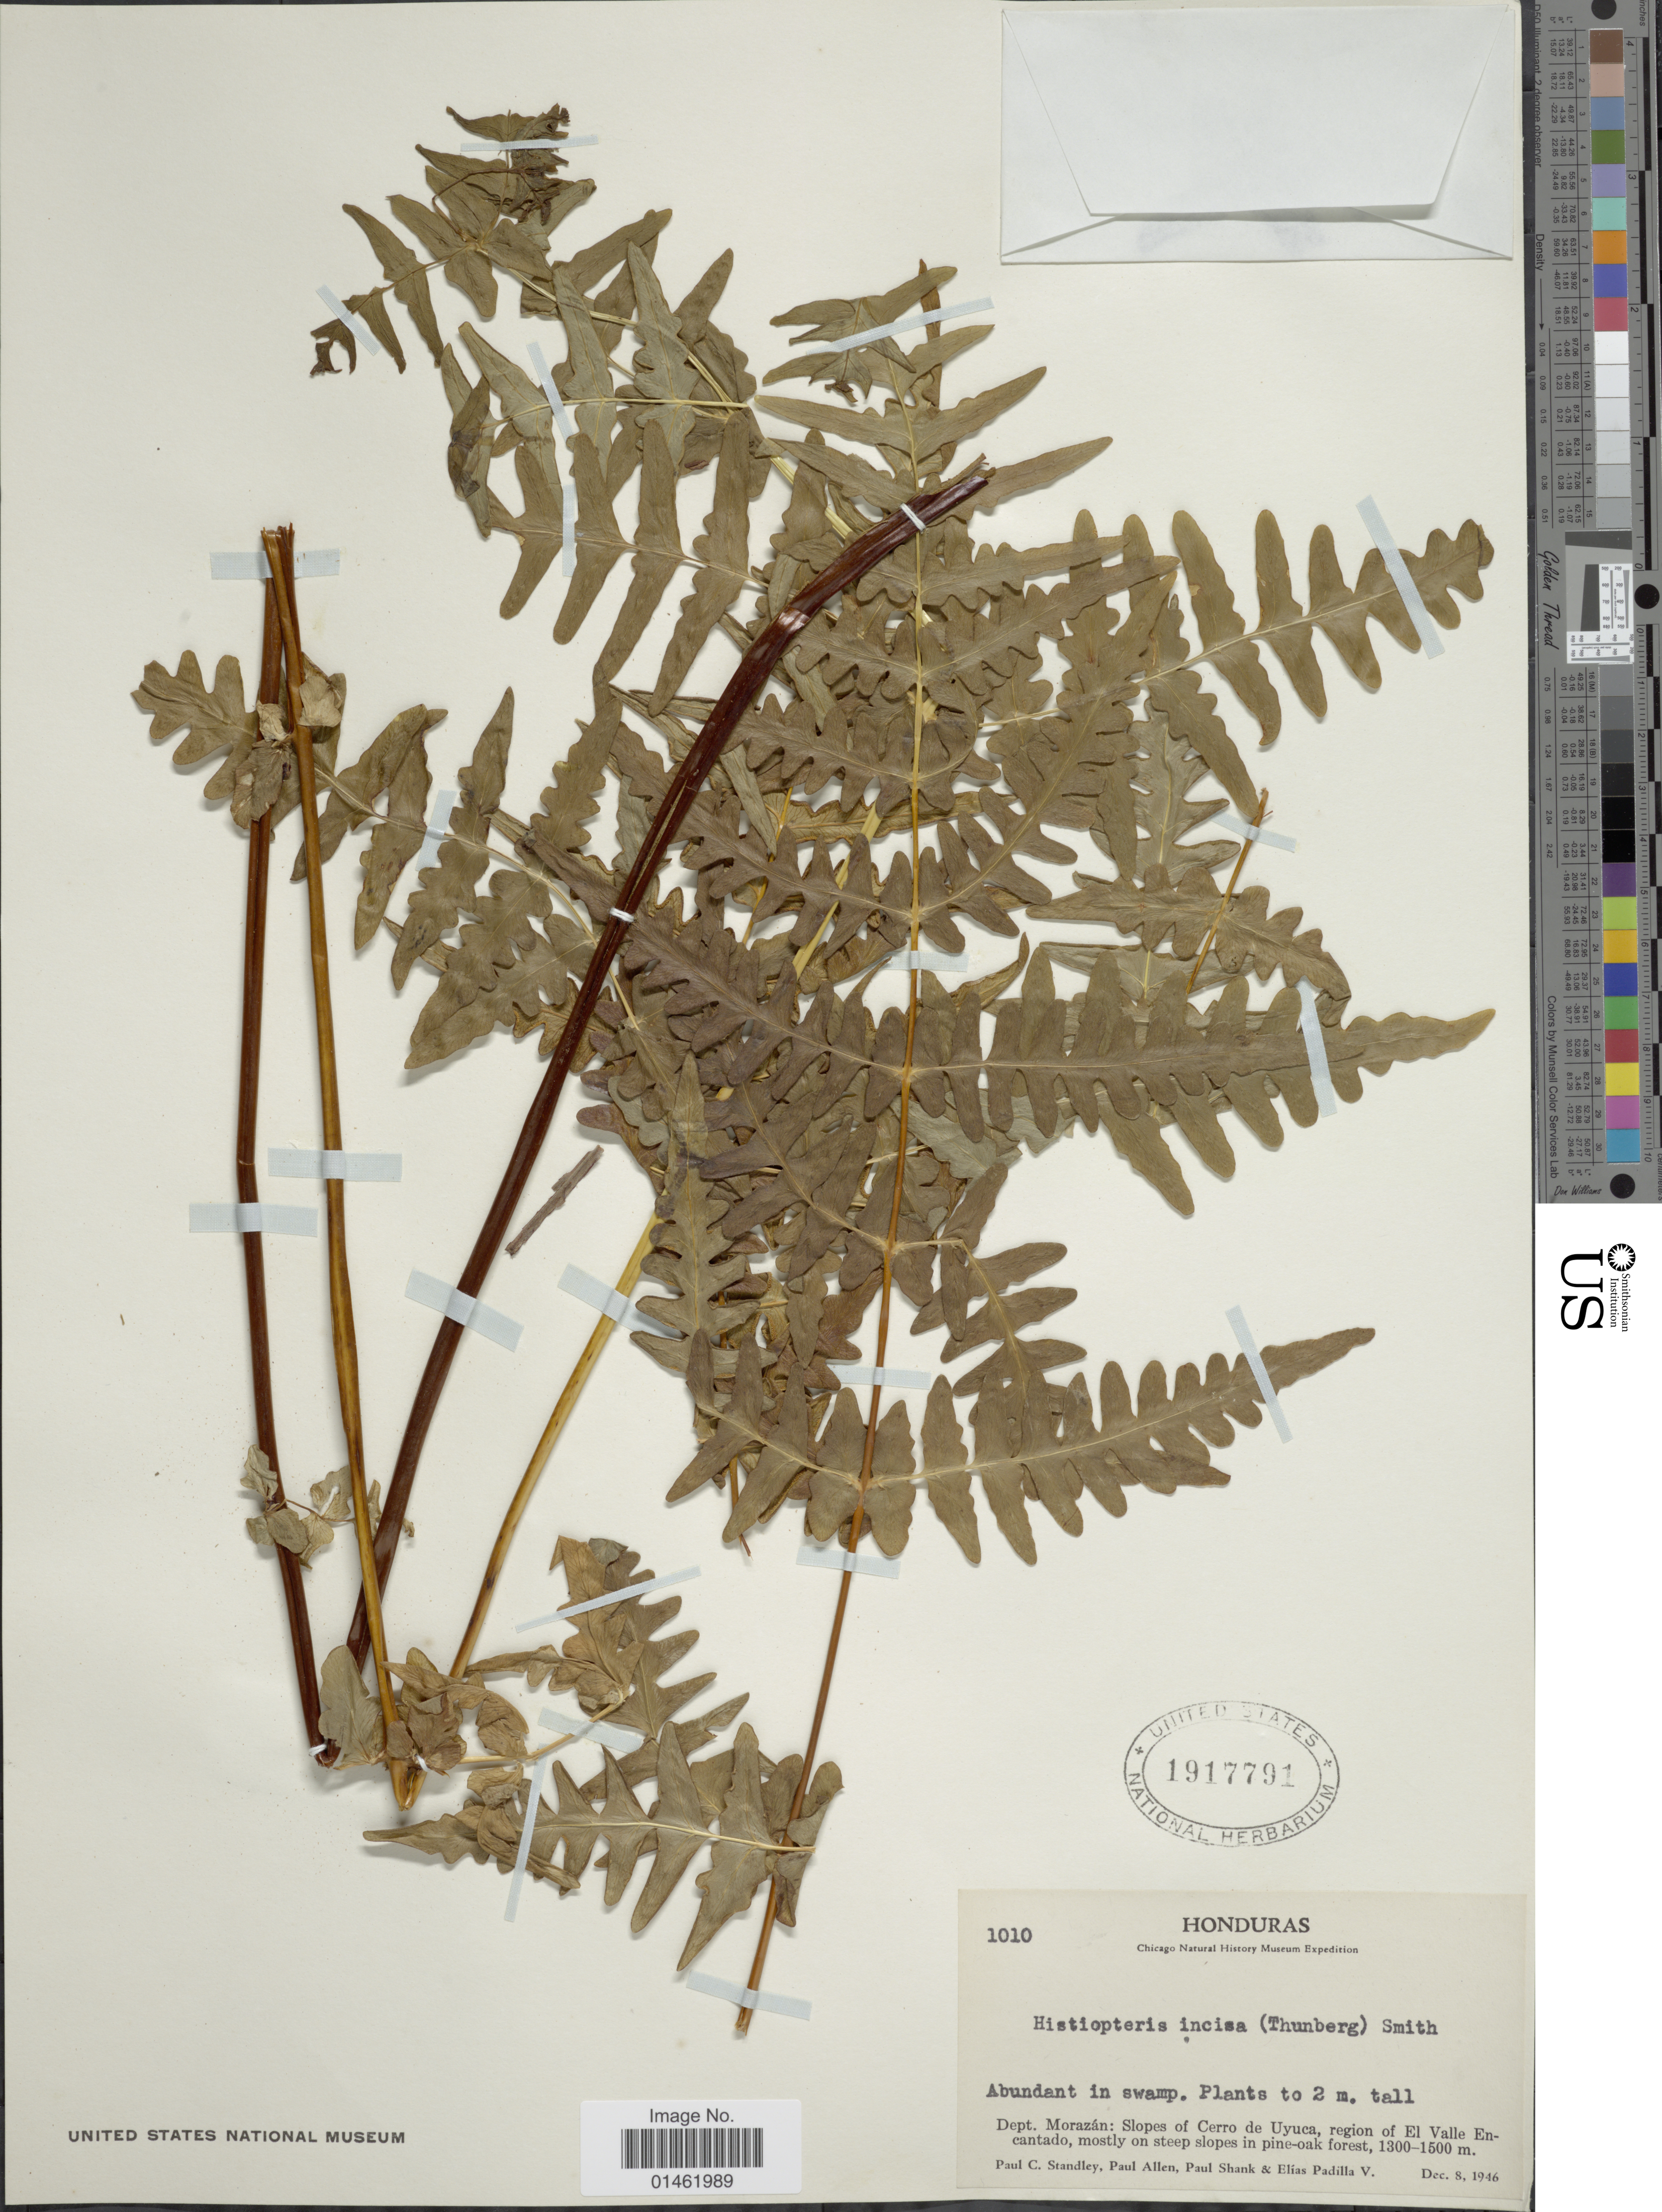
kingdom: Plantae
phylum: Tracheophyta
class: Polypodiopsida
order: Polypodiales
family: Dennstaedtiaceae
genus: Histiopteris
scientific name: Histiopteris incisa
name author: (Thunb.) J. Sm.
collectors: P. C. Standley, P. Allen, P. J. Shank & E. Padilla V.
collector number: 1010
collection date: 1946-12-08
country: Honduras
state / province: Fco. Morazán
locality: Dept. Morazán: slopes of Cerro de Uyuca, region of El Valle Encantado, mostly on steep slopes in pine oak forest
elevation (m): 1300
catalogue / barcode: US 1917791